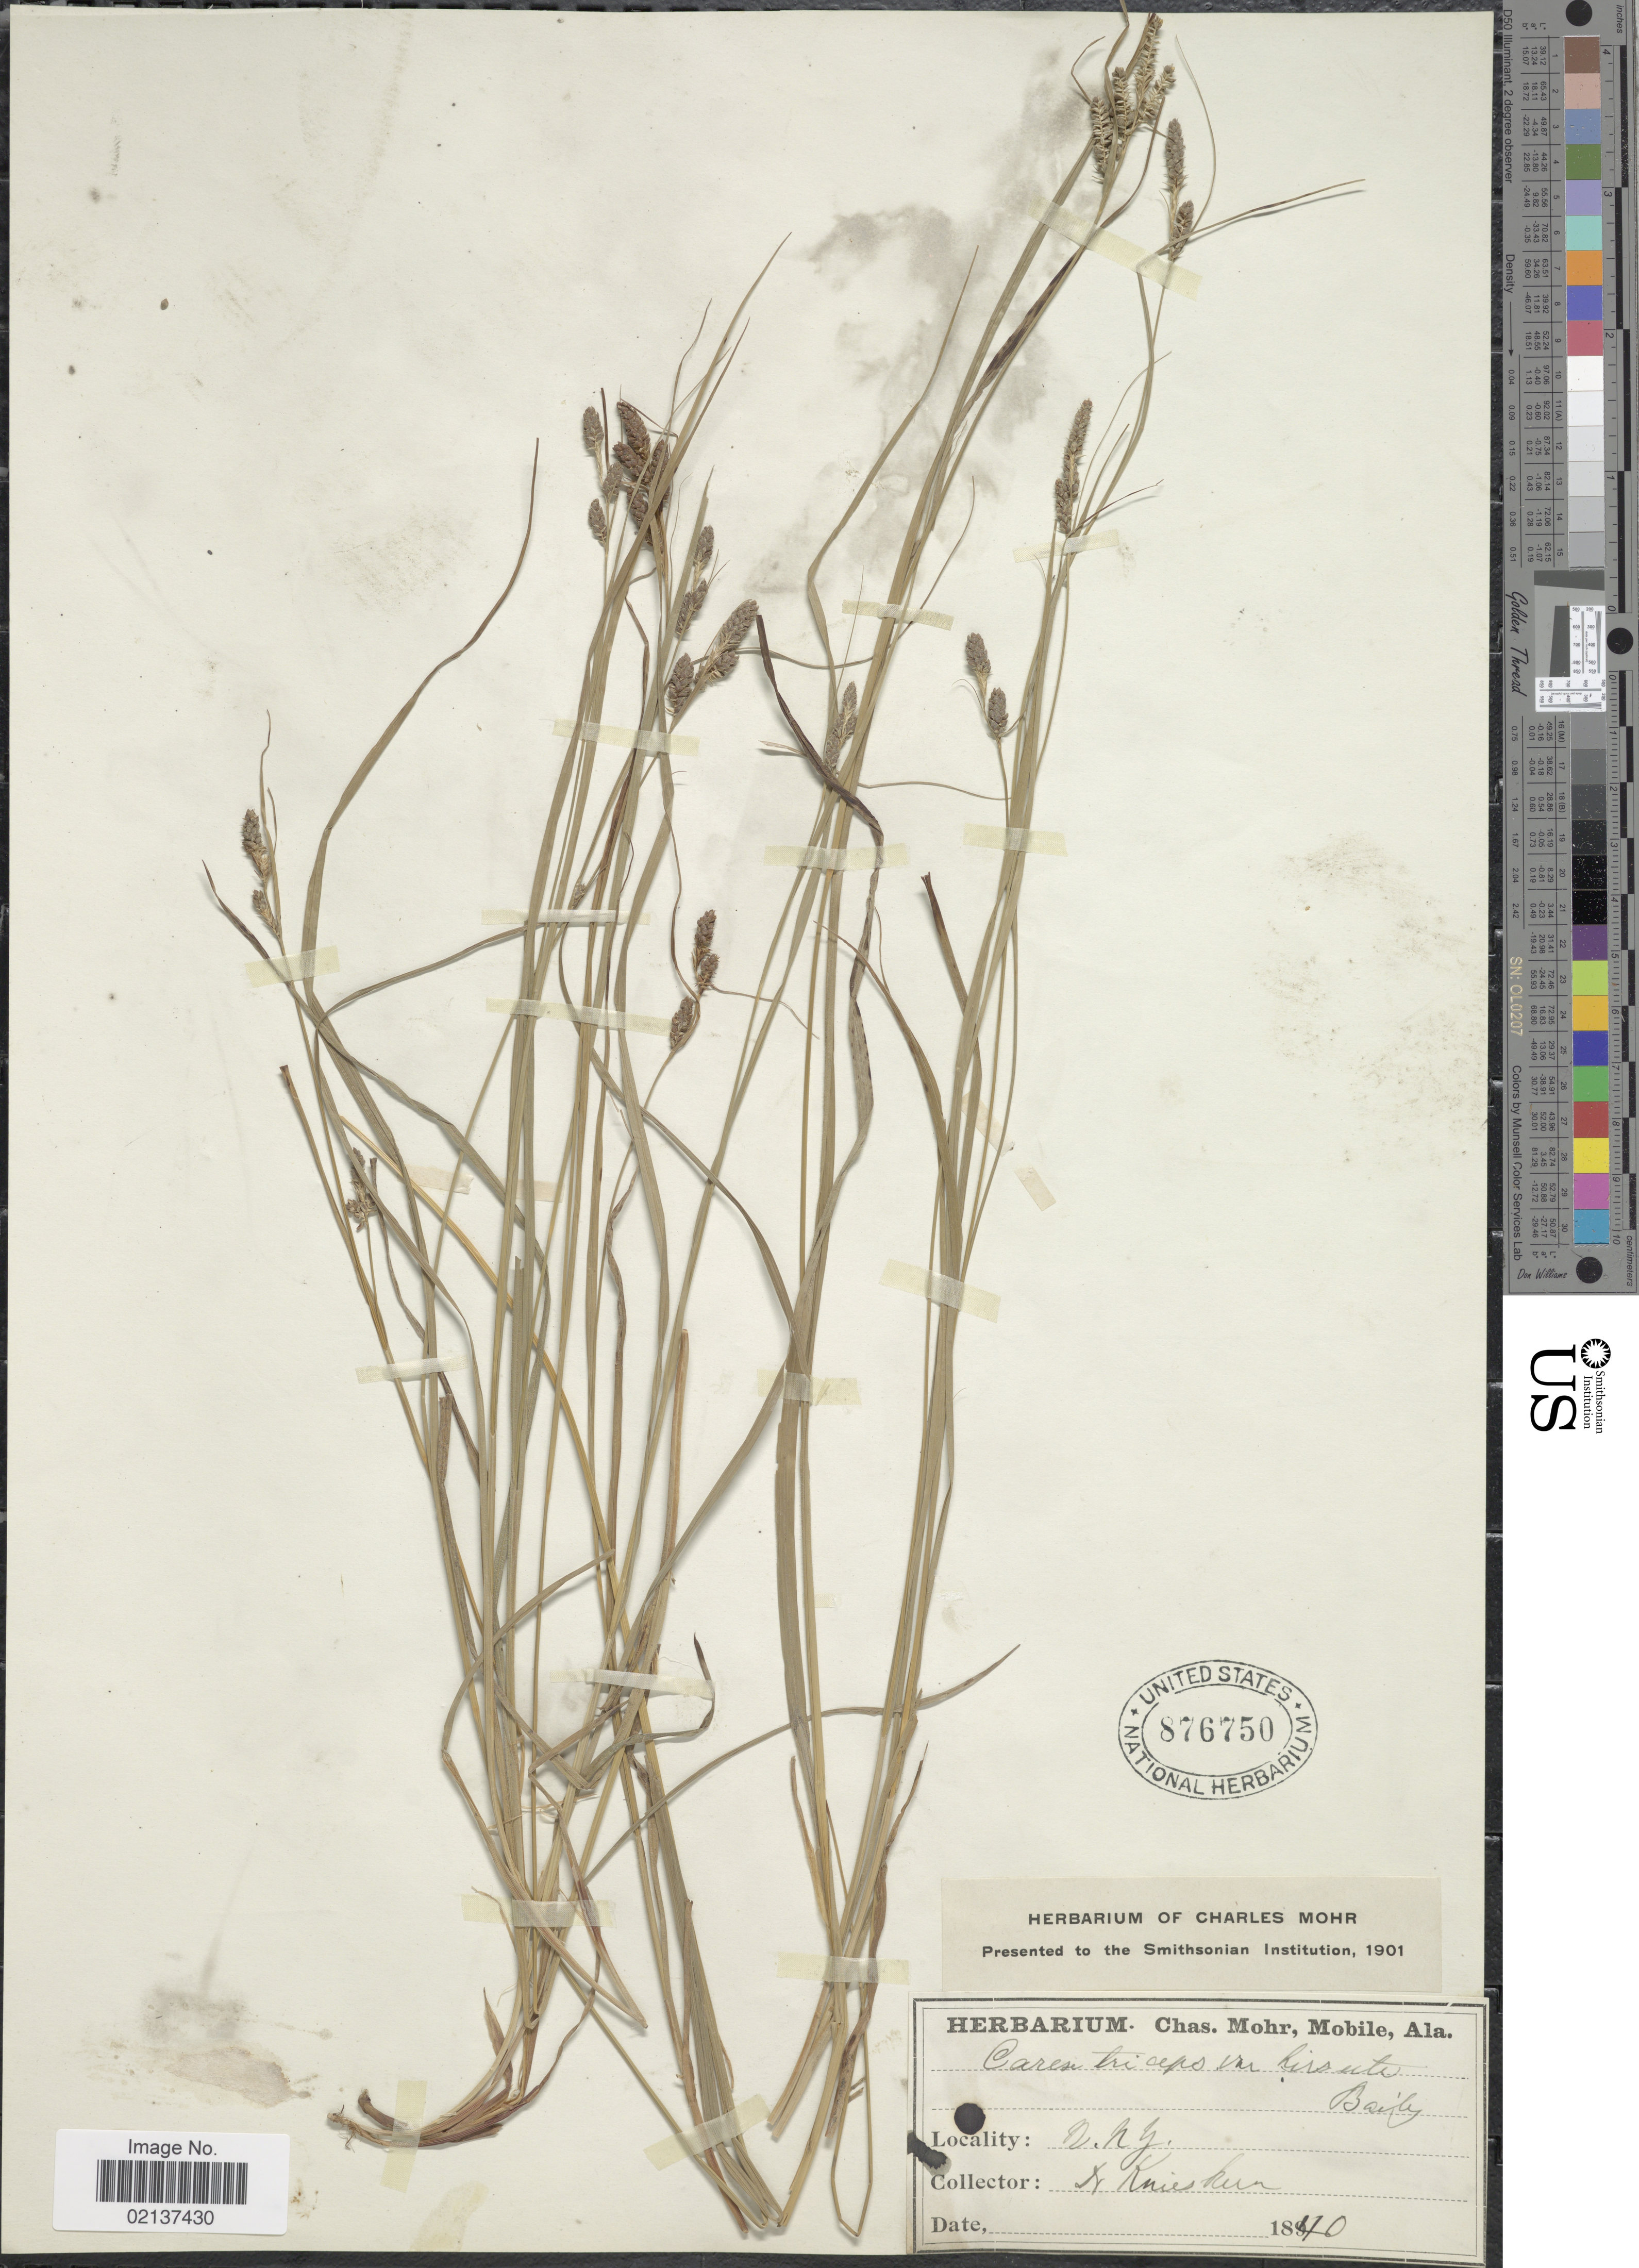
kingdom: Plantae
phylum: Tracheophyta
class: Liliopsida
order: Poales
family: Cyperaceae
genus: Carex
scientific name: Carex hirsutella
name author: Mack.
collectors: Knieskern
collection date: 1840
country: United States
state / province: New York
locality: N. [interpreted] NY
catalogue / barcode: US 876750